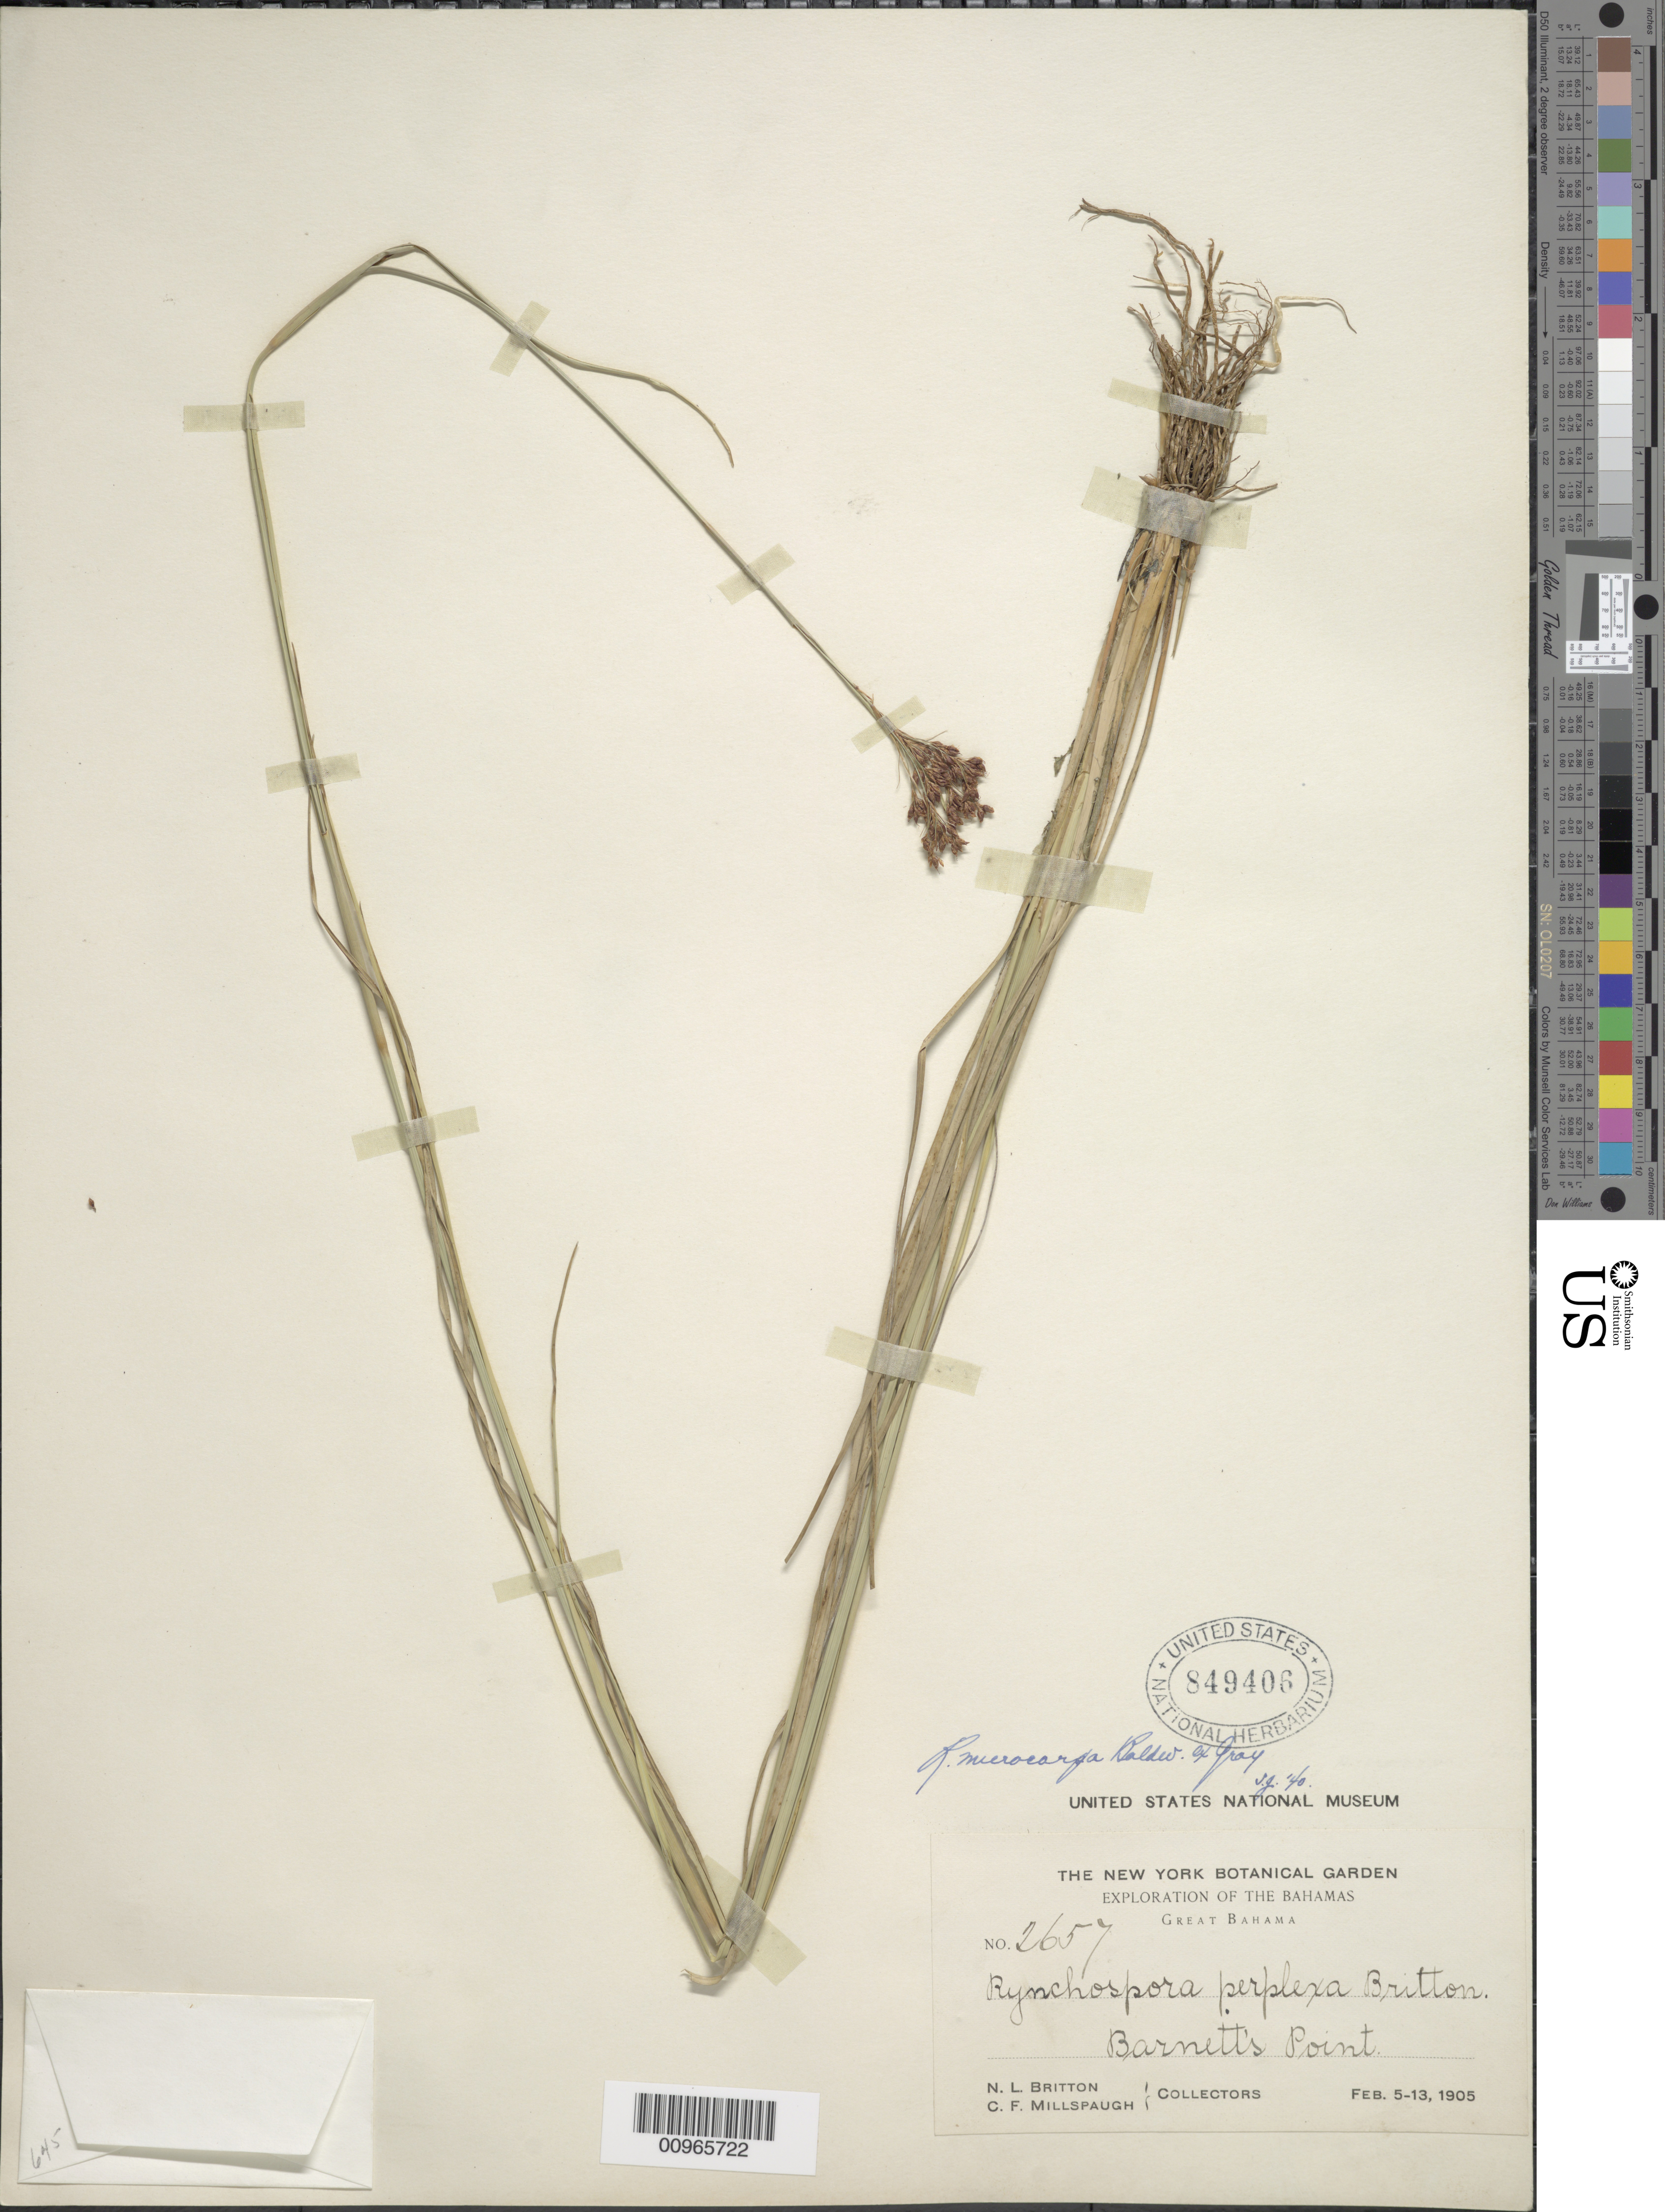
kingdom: Plantae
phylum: Tracheophyta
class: Liliopsida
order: Poales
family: Cyperaceae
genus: Rhynchospora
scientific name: Rhynchospora microcarpa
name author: Baldwin ex A. Gray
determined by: Gale, S.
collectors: N. Britton & C. F. Millspaugh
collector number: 2657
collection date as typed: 05 Feb 1905 to 13 Feb 1905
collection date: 1905-02-05/1905-02-13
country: Bahamas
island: Great Bahama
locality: Barnett's Point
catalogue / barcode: US 849406